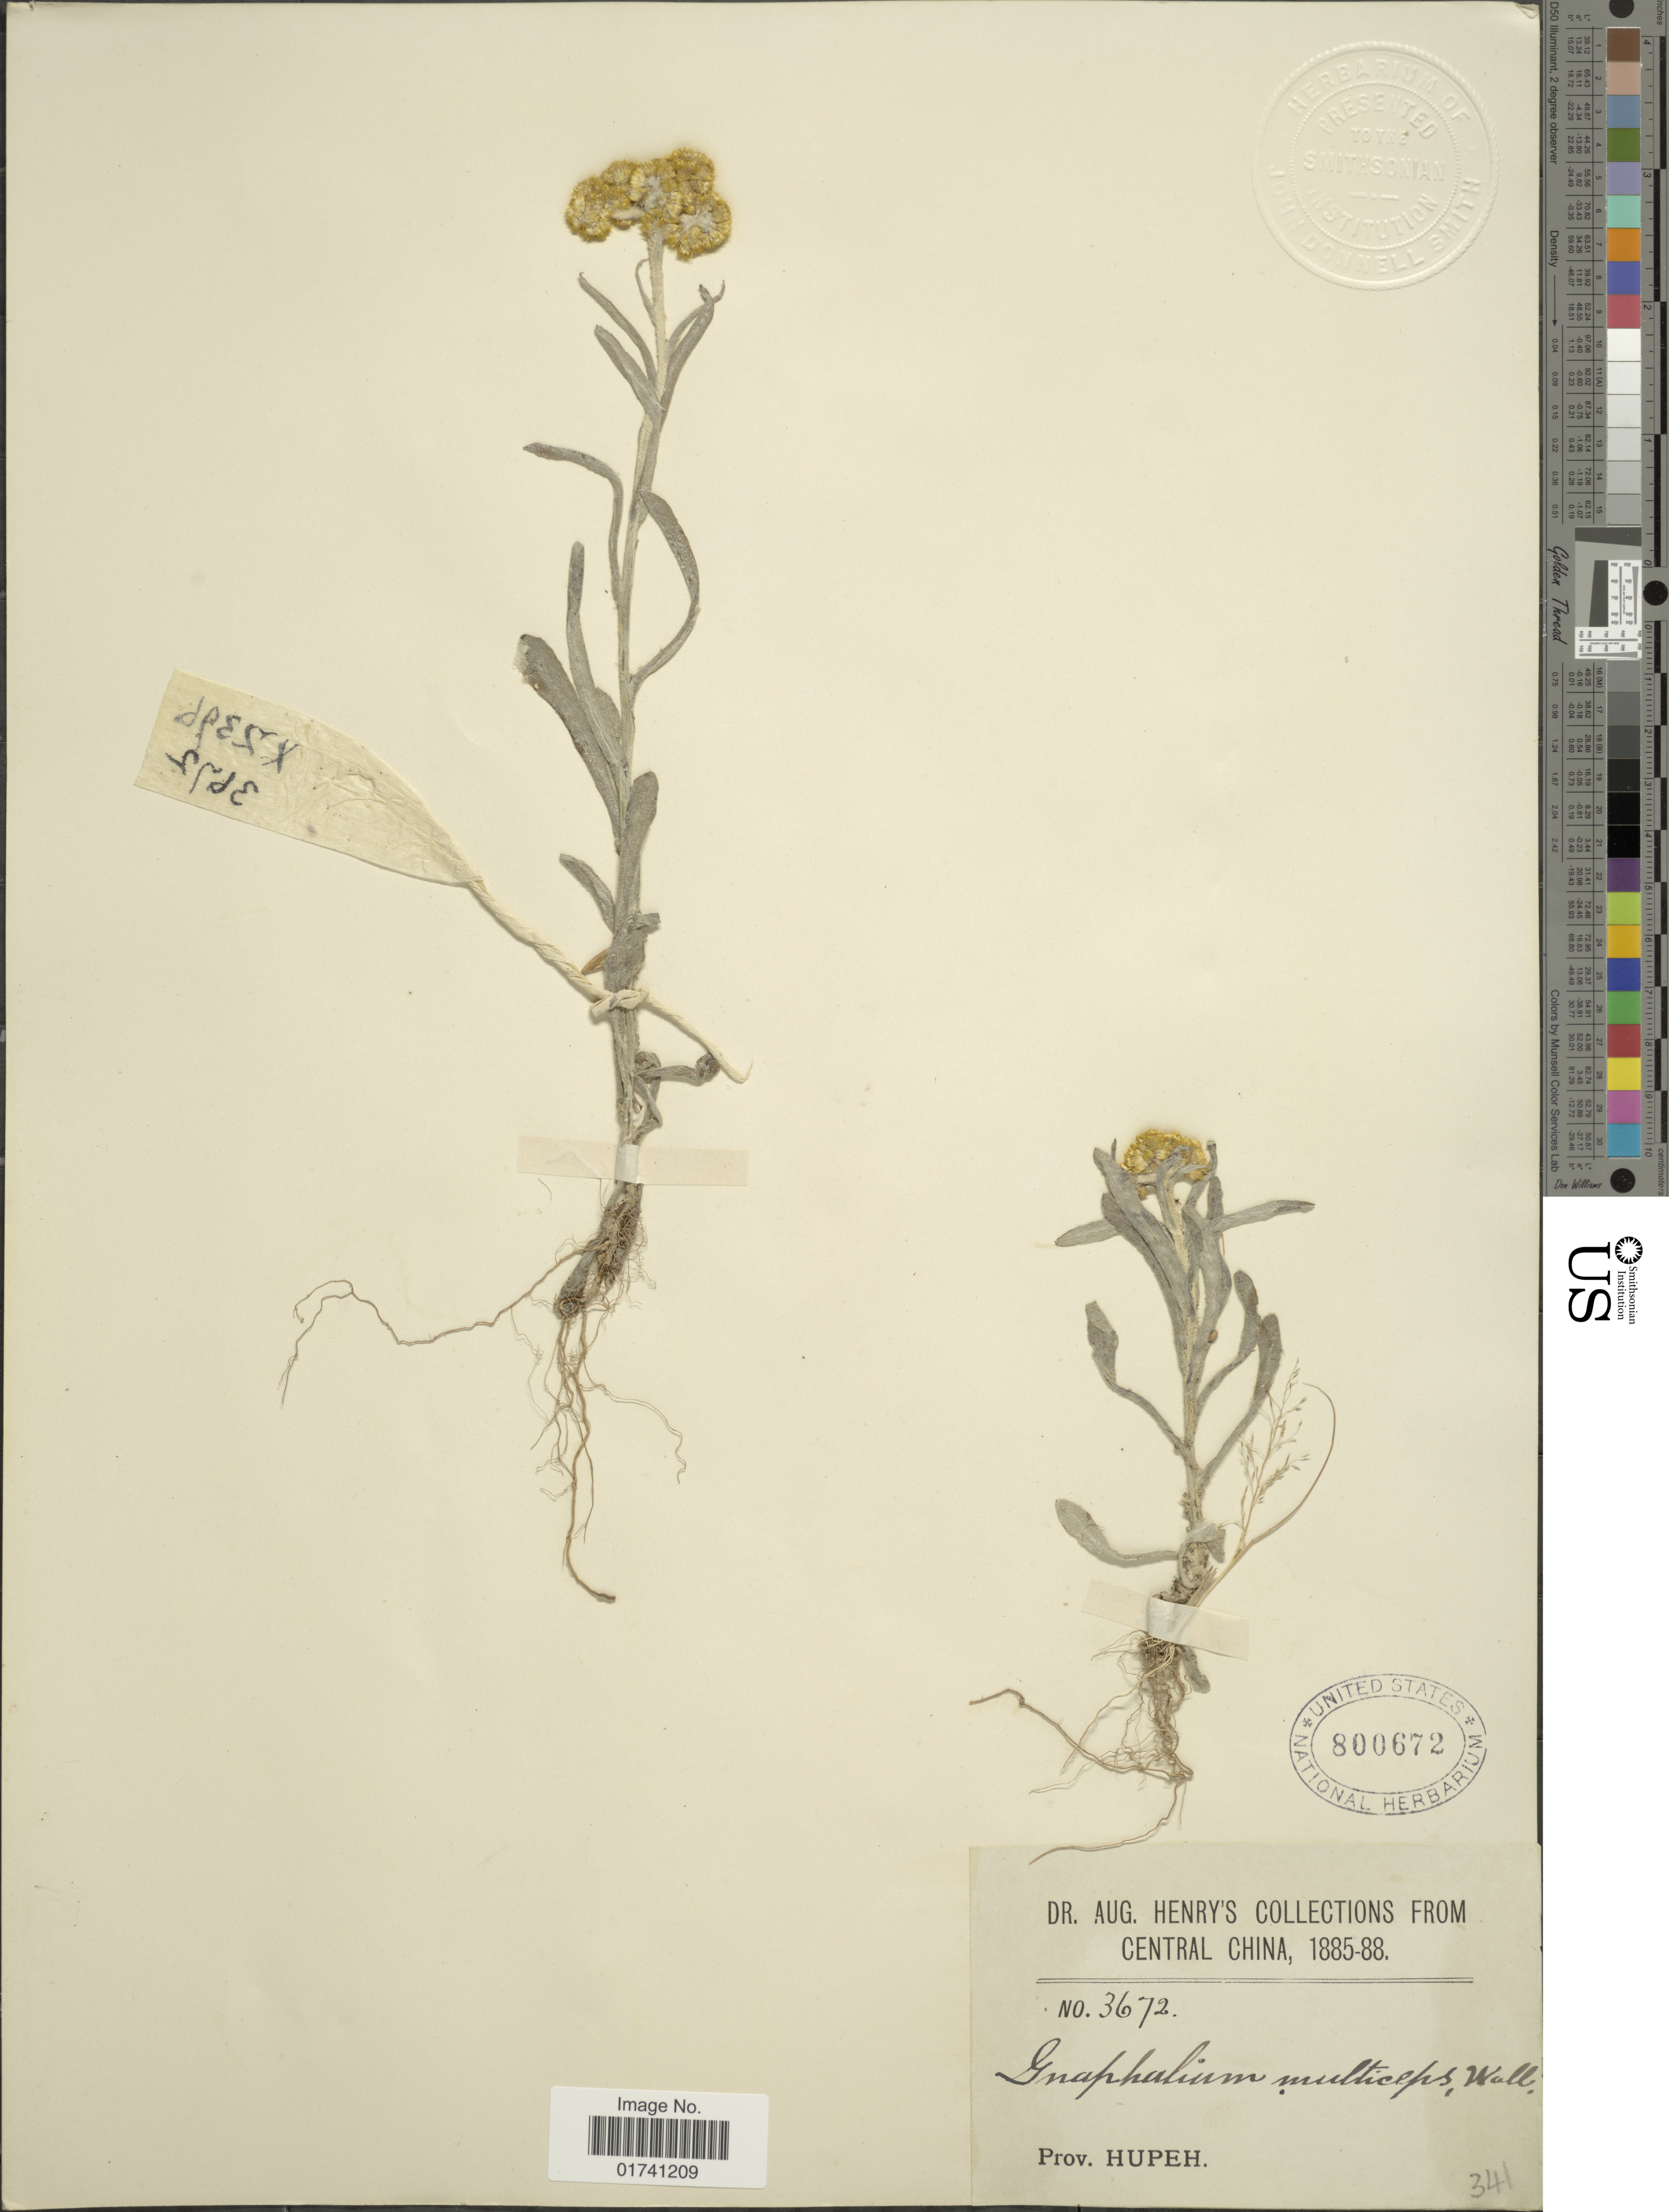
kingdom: Plantae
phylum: Tracheophyta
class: Magnoliopsida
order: Asterales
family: Asteraceae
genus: Laphangium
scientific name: Laphangium affine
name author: (D. Don) Tzvelev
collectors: A. Henry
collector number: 3672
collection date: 1885/1888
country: China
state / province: Hubei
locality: Prov. Hupeh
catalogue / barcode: US 800672